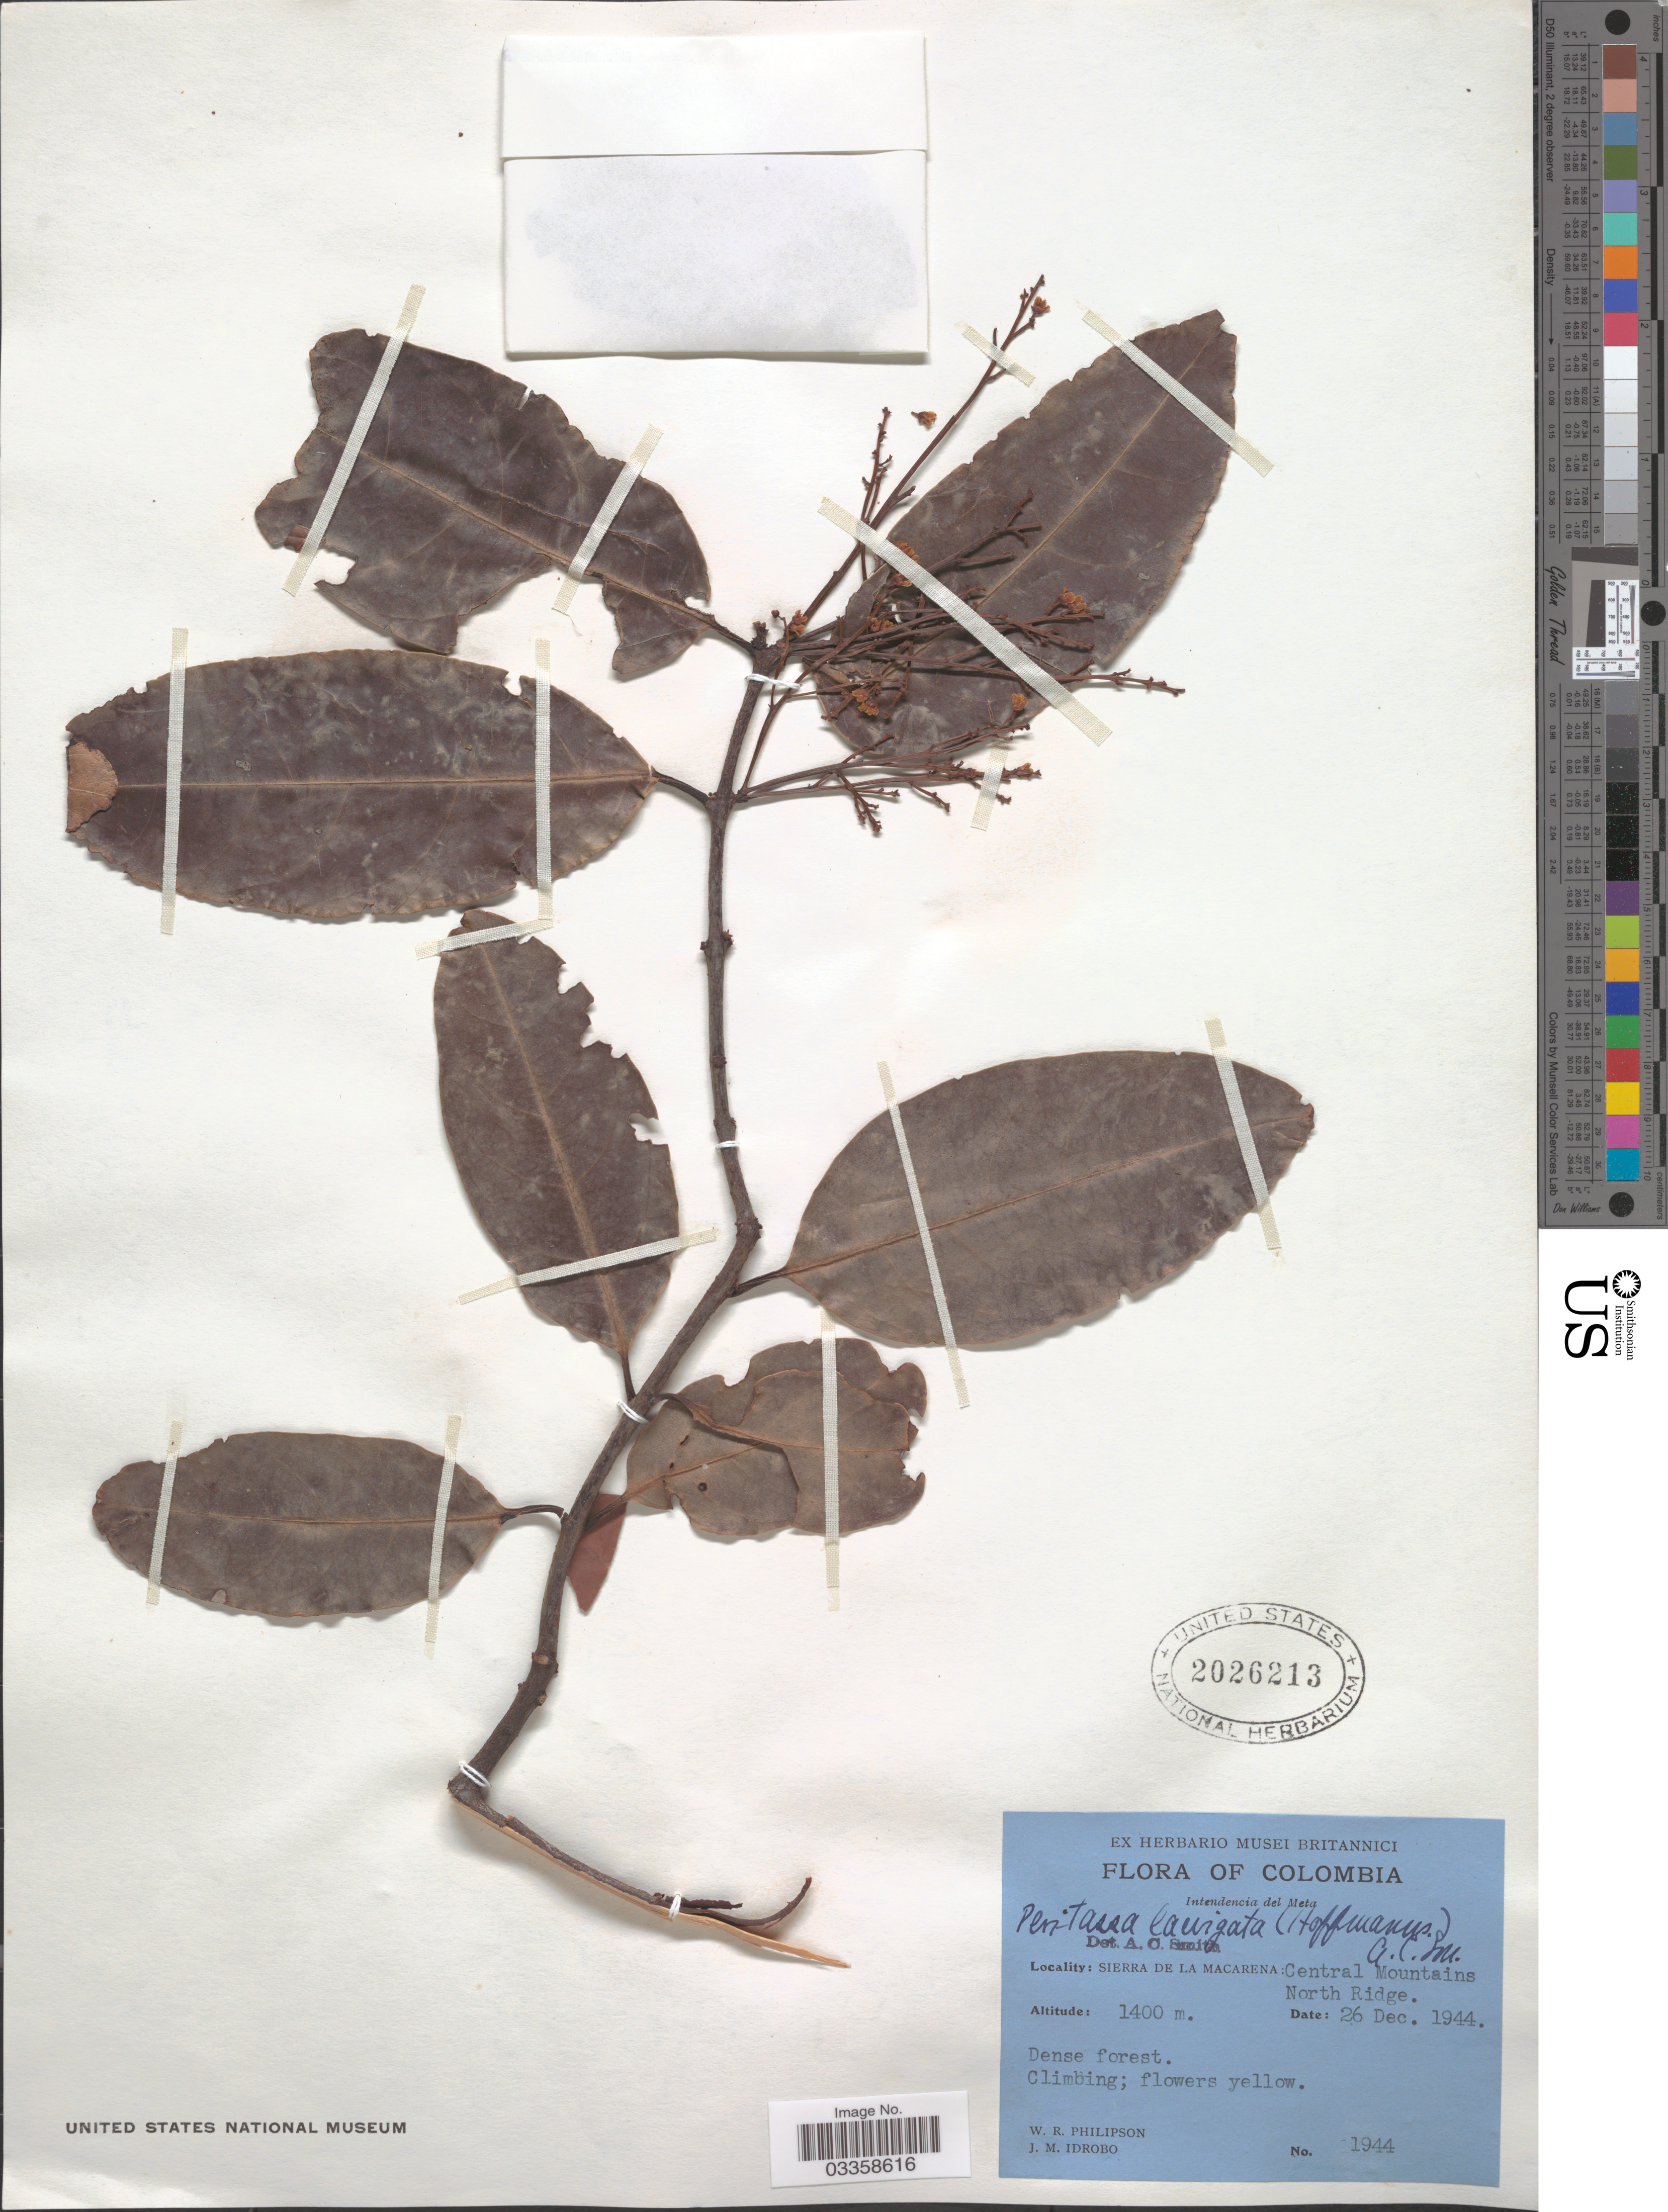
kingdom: Plantae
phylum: Tracheophyta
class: Magnoliopsida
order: Celastrales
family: Celastraceae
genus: Peritassa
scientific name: Peritassa laevigata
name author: (Hoffmanns. ex Link) A.C. Sm.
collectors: W. R. Philipson & J. M. Idrobo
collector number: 1944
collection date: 1944-12-26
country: Colombia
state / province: Meta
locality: Intendencia del Meta, Sierra de la Macarena: Central Mountains North Ridge.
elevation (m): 1400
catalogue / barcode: US 2026213